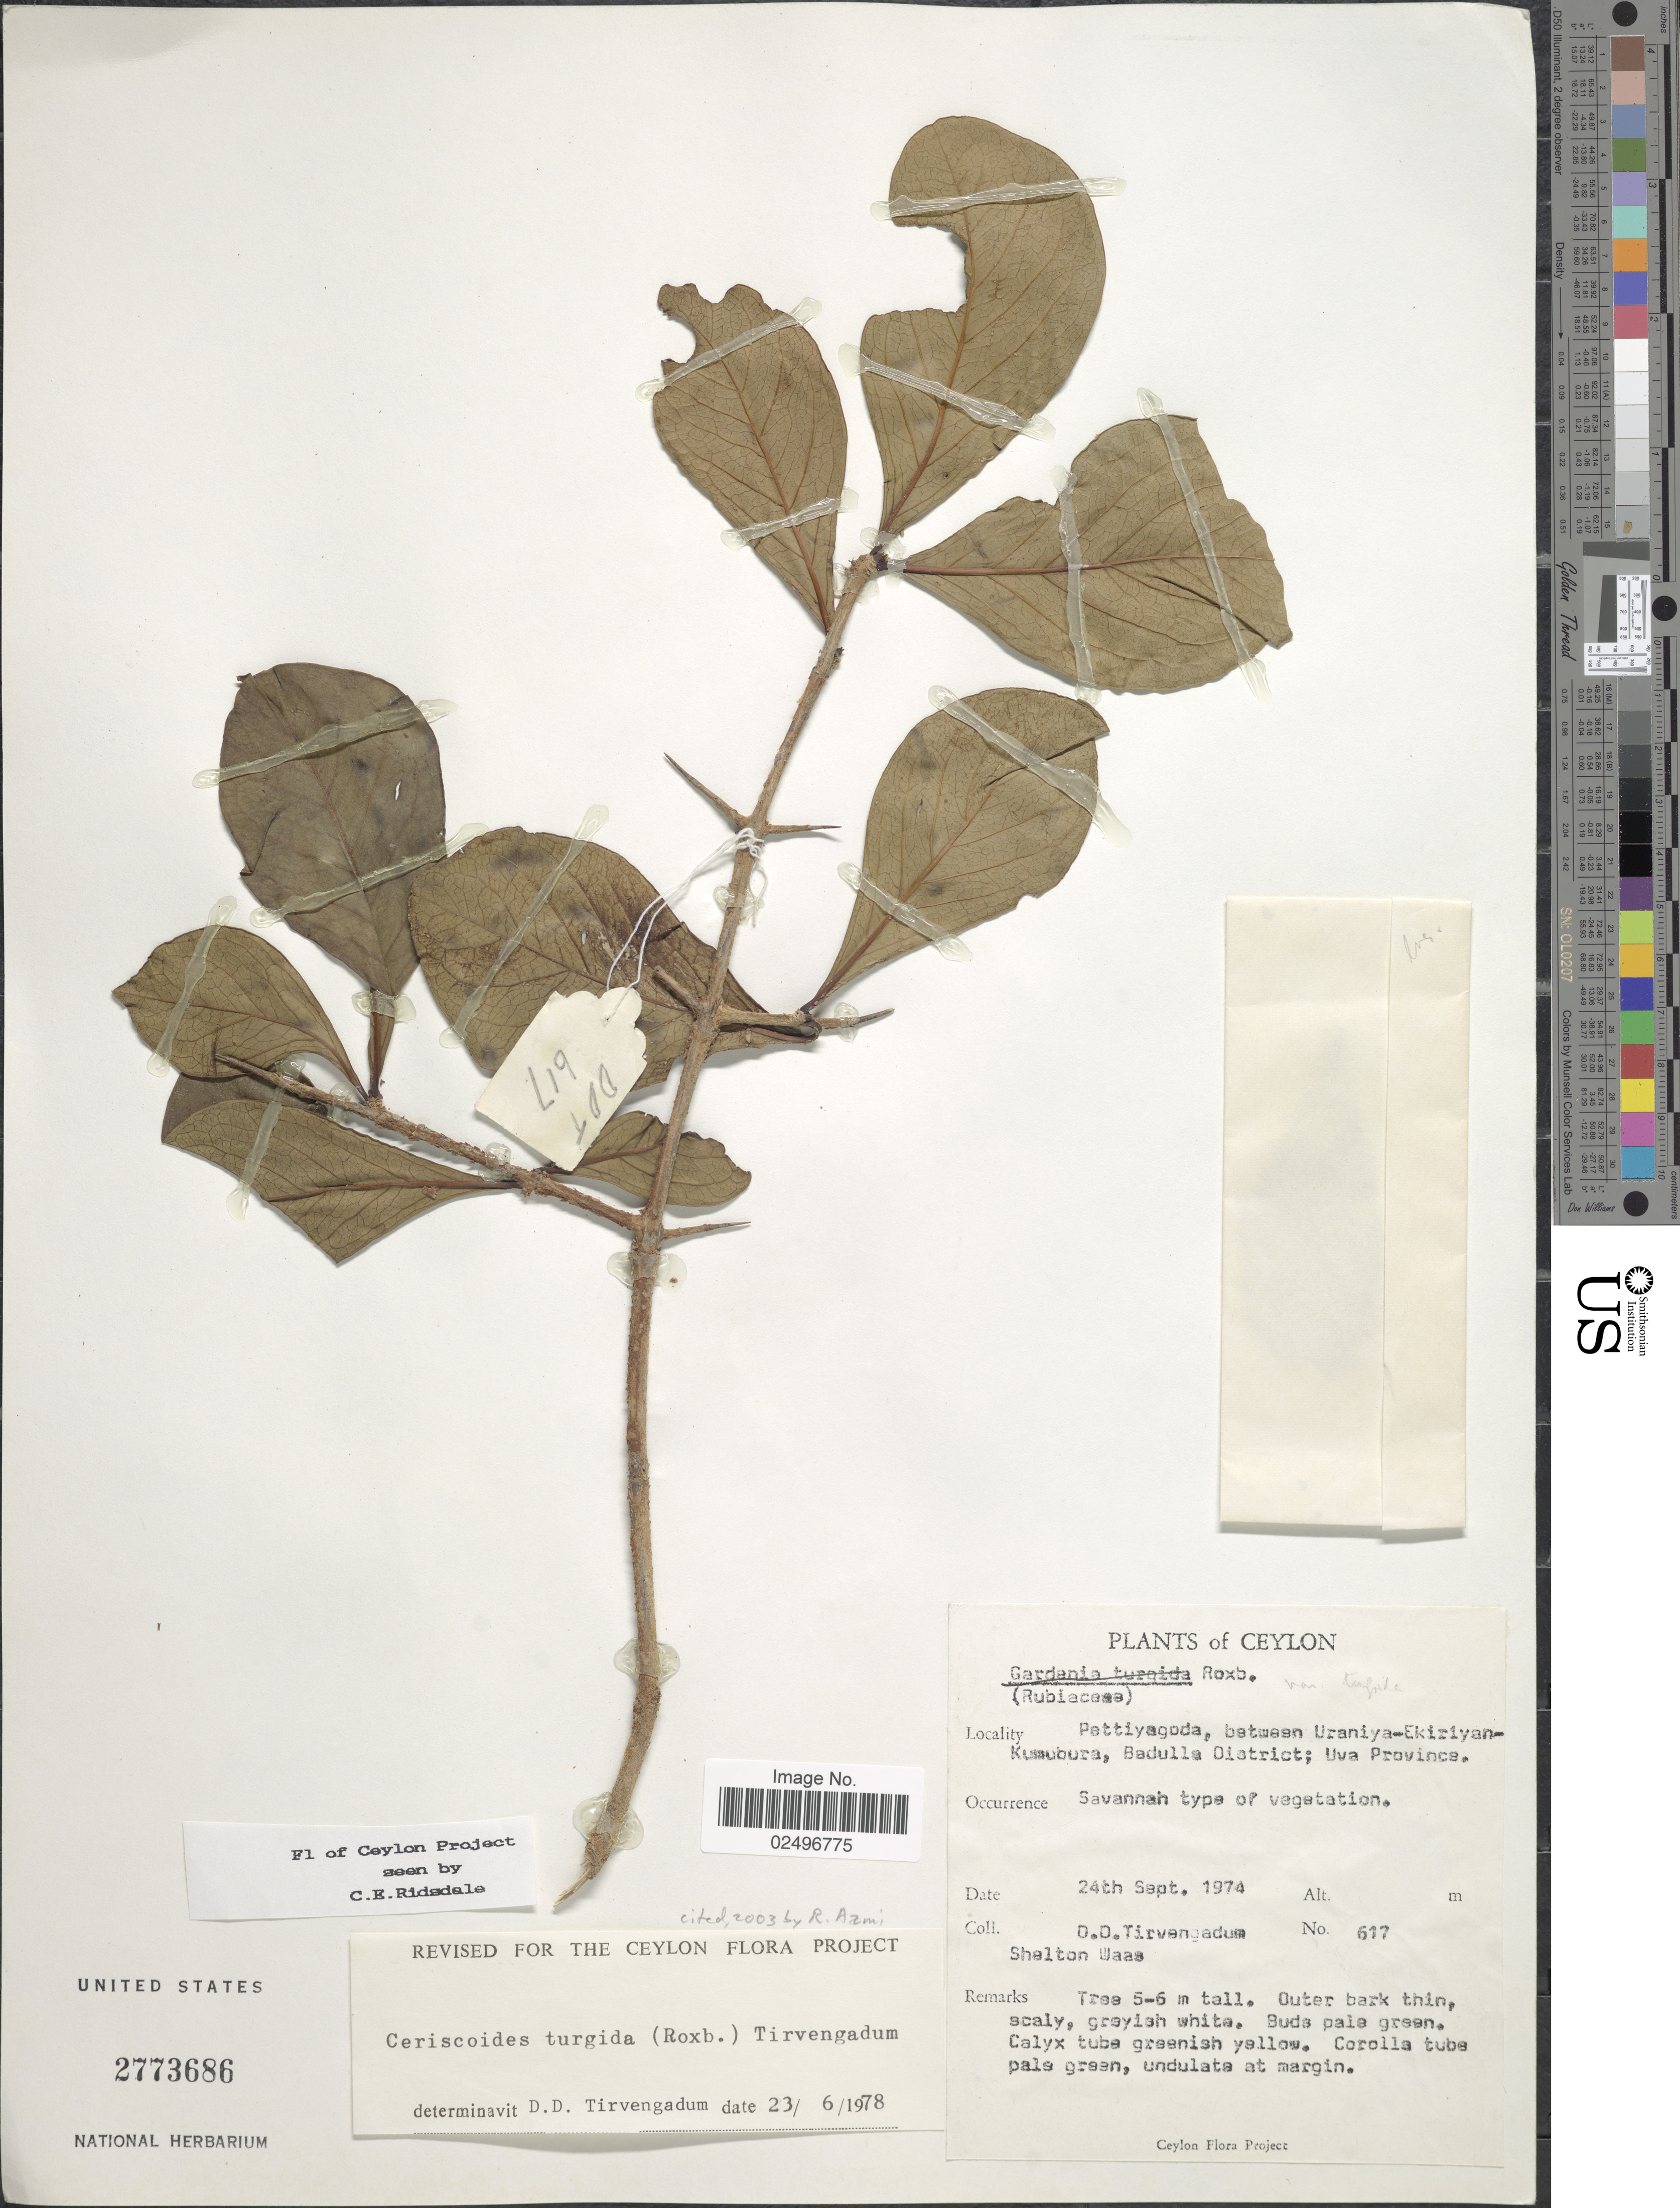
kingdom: Plantae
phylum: Tracheophyta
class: Magnoliopsida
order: Gentianales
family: Rubiaceae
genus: Ceriscoides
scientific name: Ceriscoides turgida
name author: (Roxb.) Tirveng.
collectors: D. Tirvengadum & S. Waas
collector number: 617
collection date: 1974-09-24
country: Sri Lanka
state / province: Uva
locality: Ceylon, Patiyagoda, between Uraniya-Ekiriyankumbura, Badulla District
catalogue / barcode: US 2773686